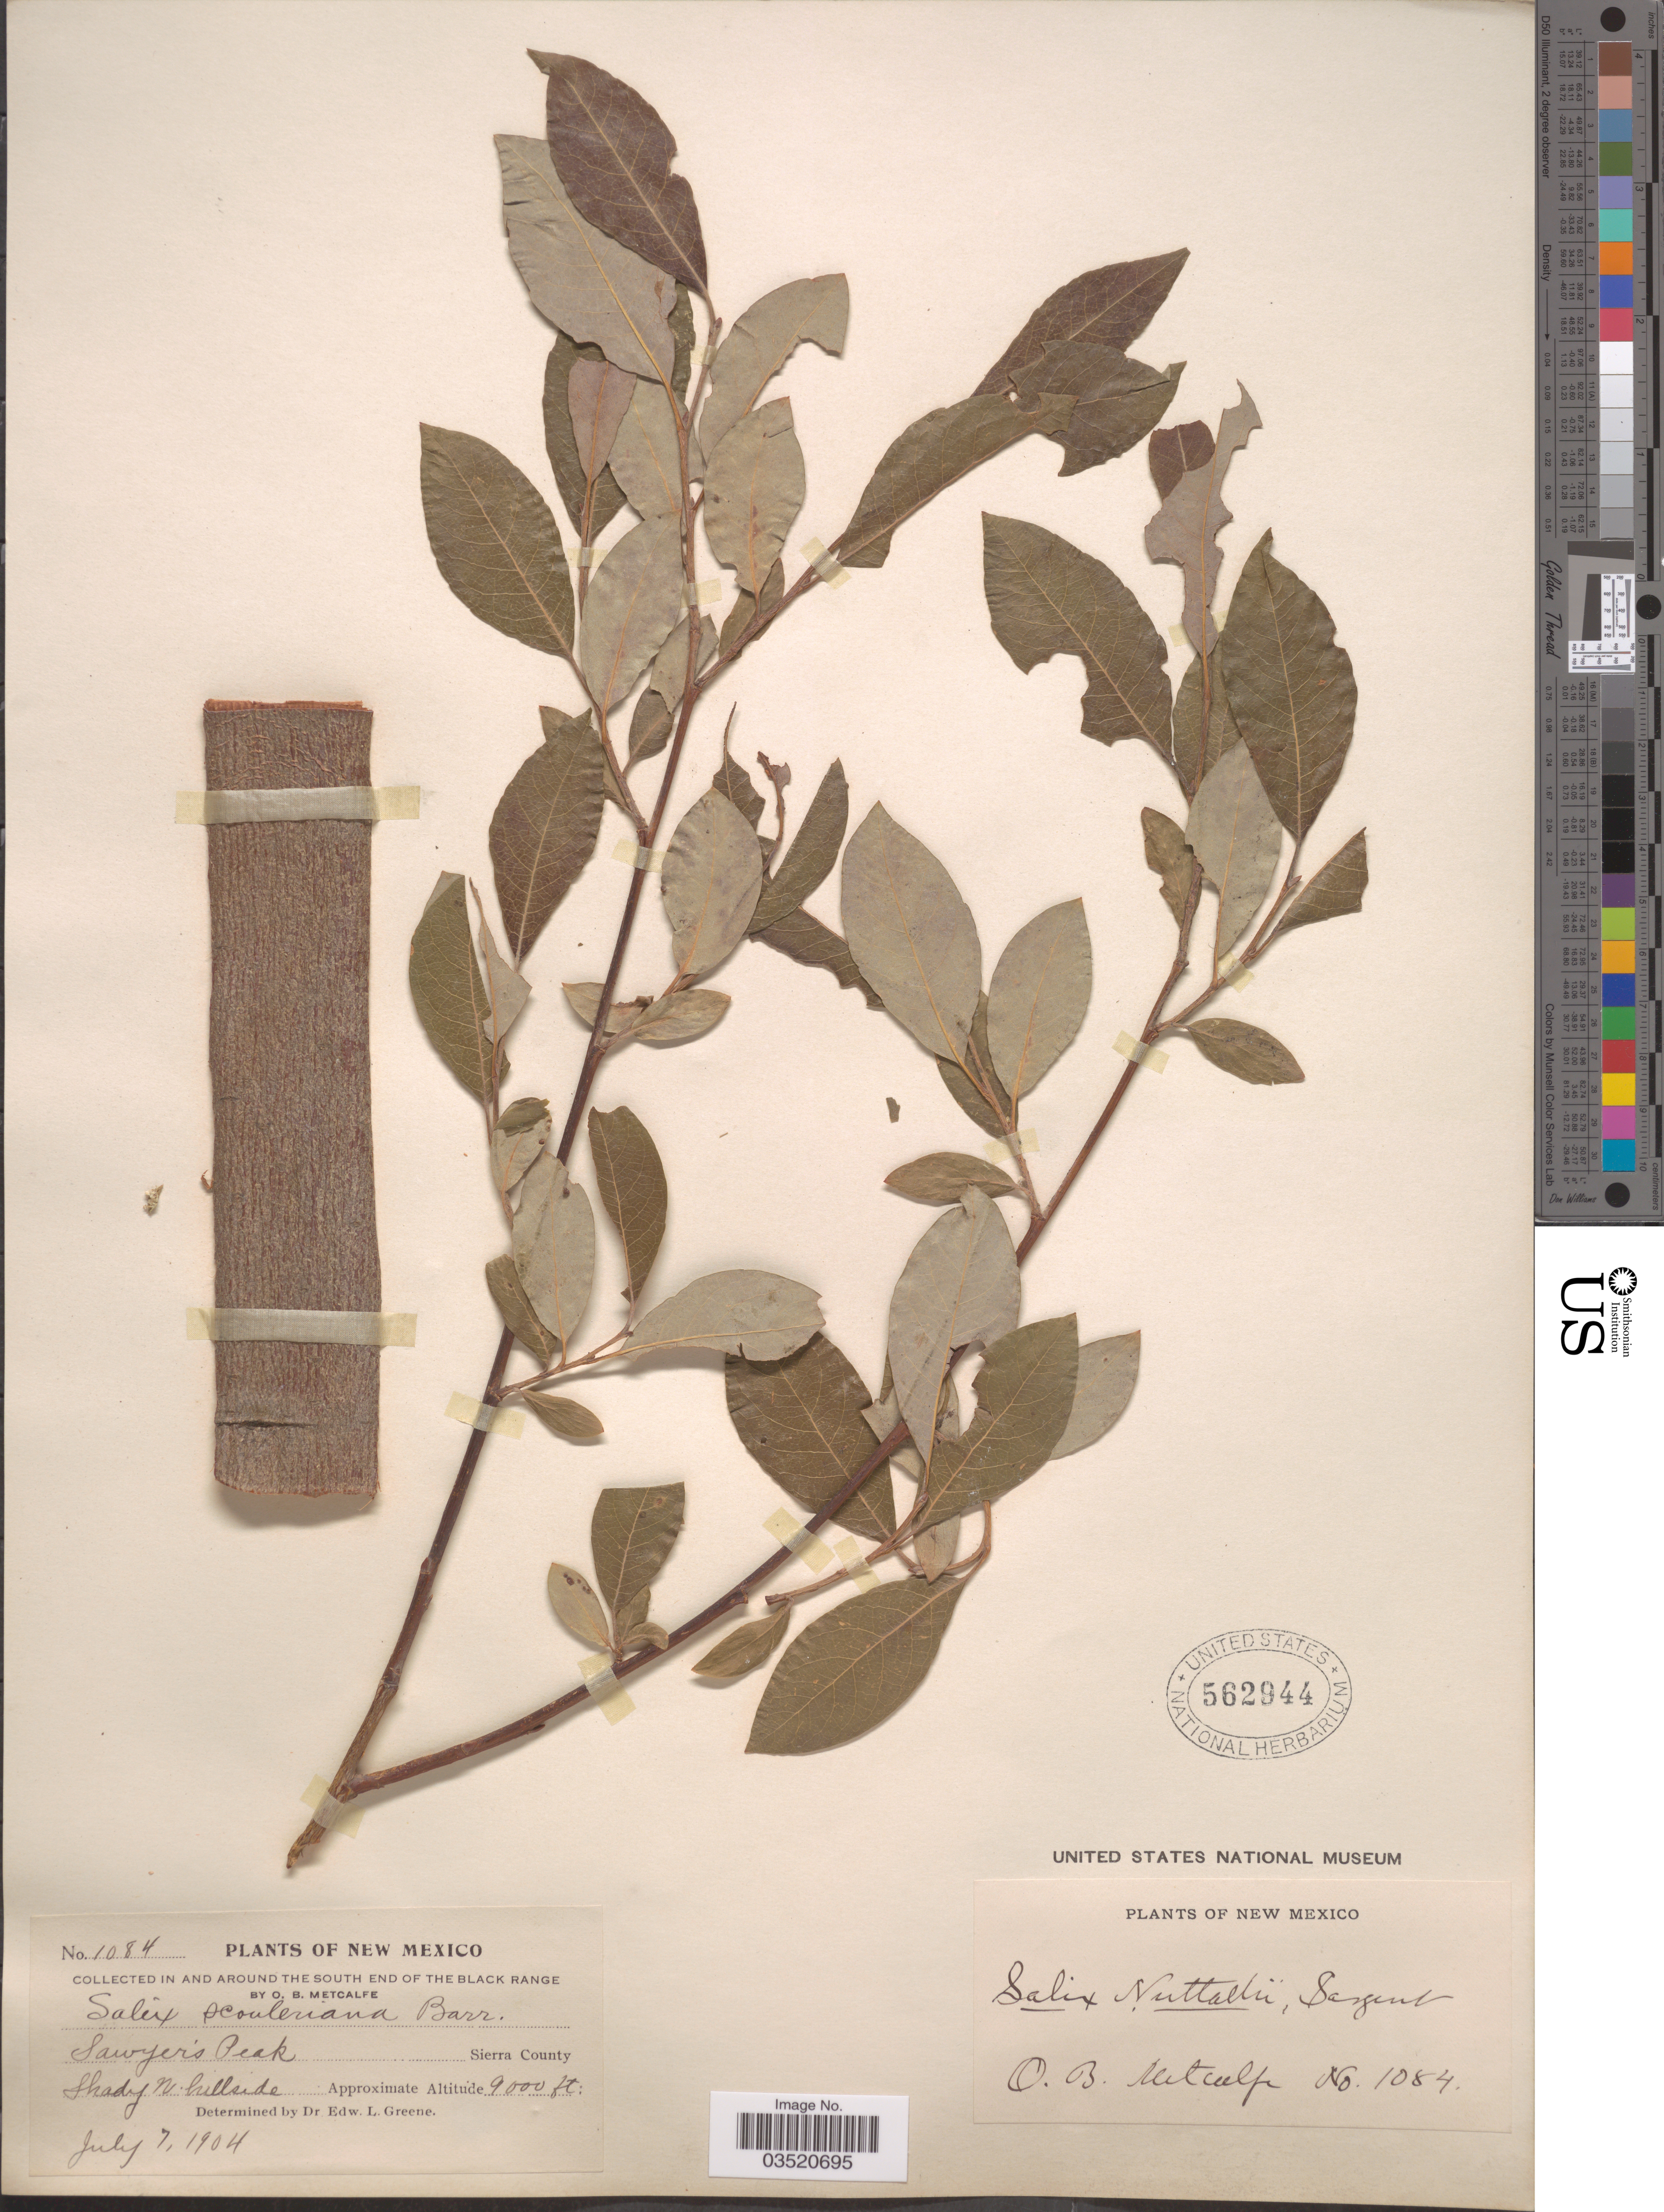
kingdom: Plantae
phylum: Tracheophyta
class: Magnoliopsida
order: Malpighiales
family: Salicaceae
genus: Salix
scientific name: Salix scouleriana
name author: Barratt ex Hook.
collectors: O. B. Metcalfe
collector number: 1084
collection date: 1904-07-07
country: United States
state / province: New Mexico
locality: In and around the south end of the Black Range. Sawyer's Peak. Sierra County.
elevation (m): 2743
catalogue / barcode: US 562944